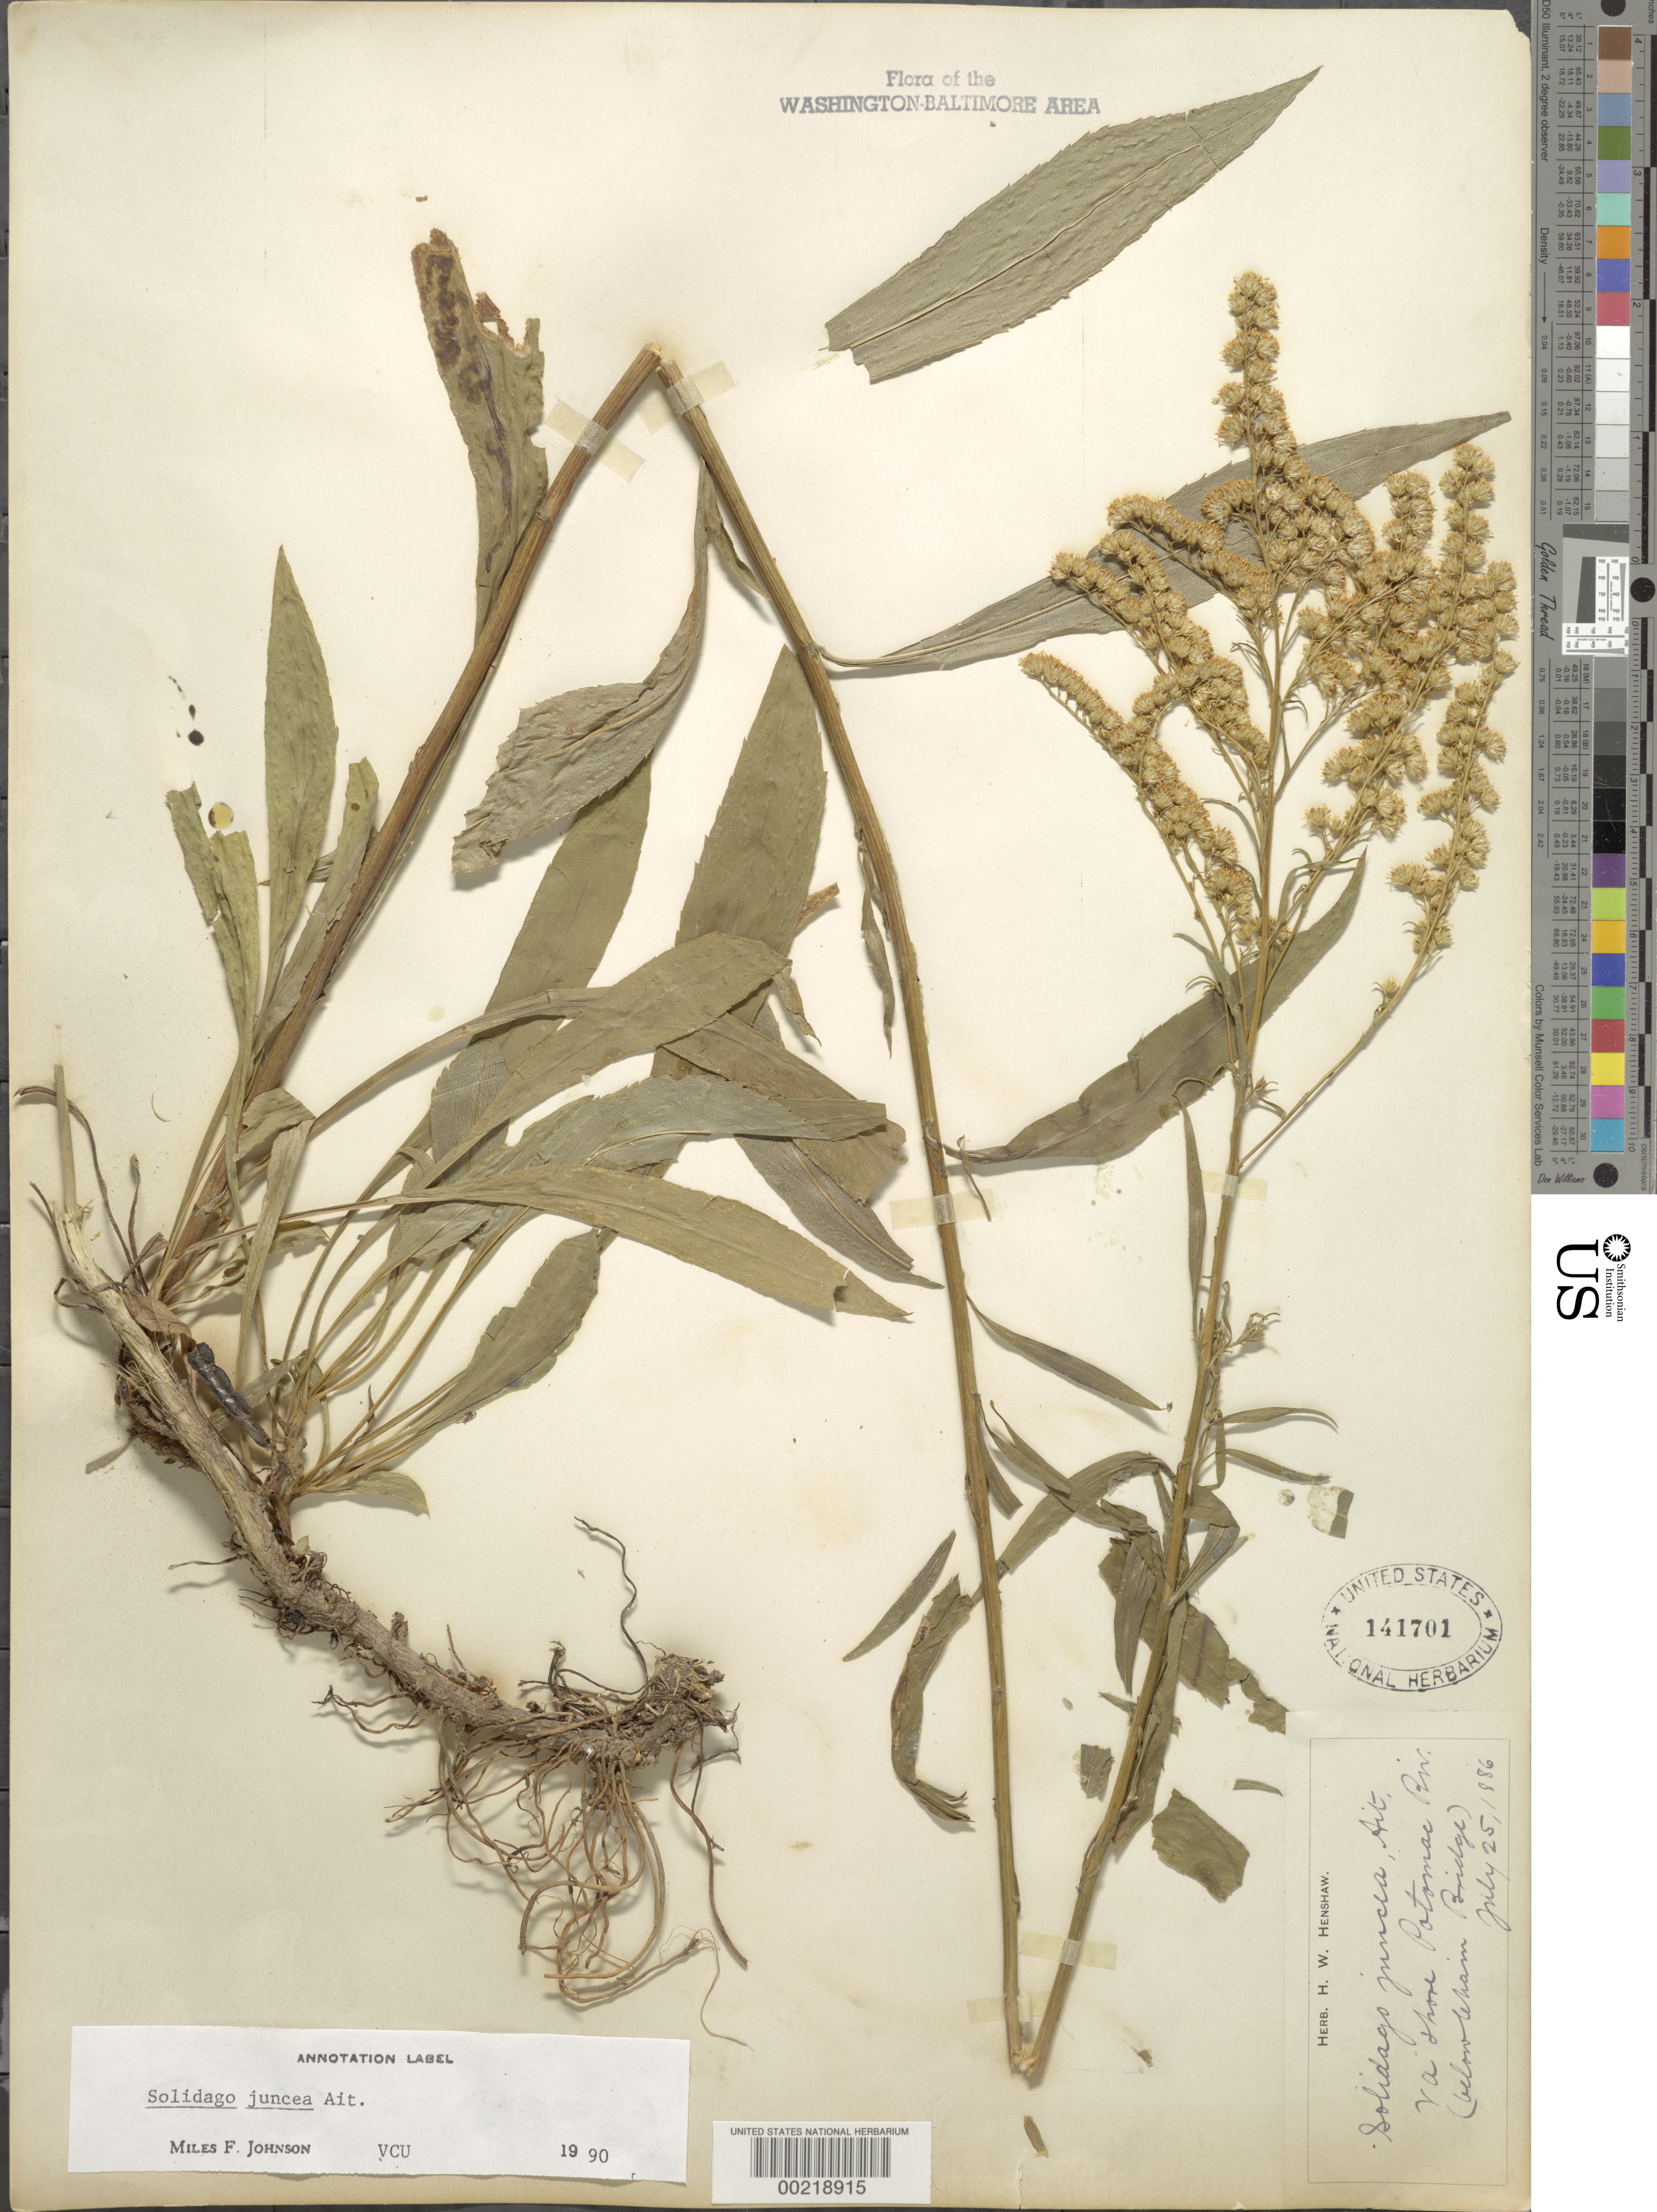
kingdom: Plantae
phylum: Tracheophyta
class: Magnoliopsida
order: Asterales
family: Asteraceae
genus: Solidago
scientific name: Solidago juncea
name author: Aiton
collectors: H. Henshaw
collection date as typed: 25 Jul 1886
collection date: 1886-07-25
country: United States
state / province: Virginia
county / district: Arlington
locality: Potomac shore below Chain Bridge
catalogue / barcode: US 141701